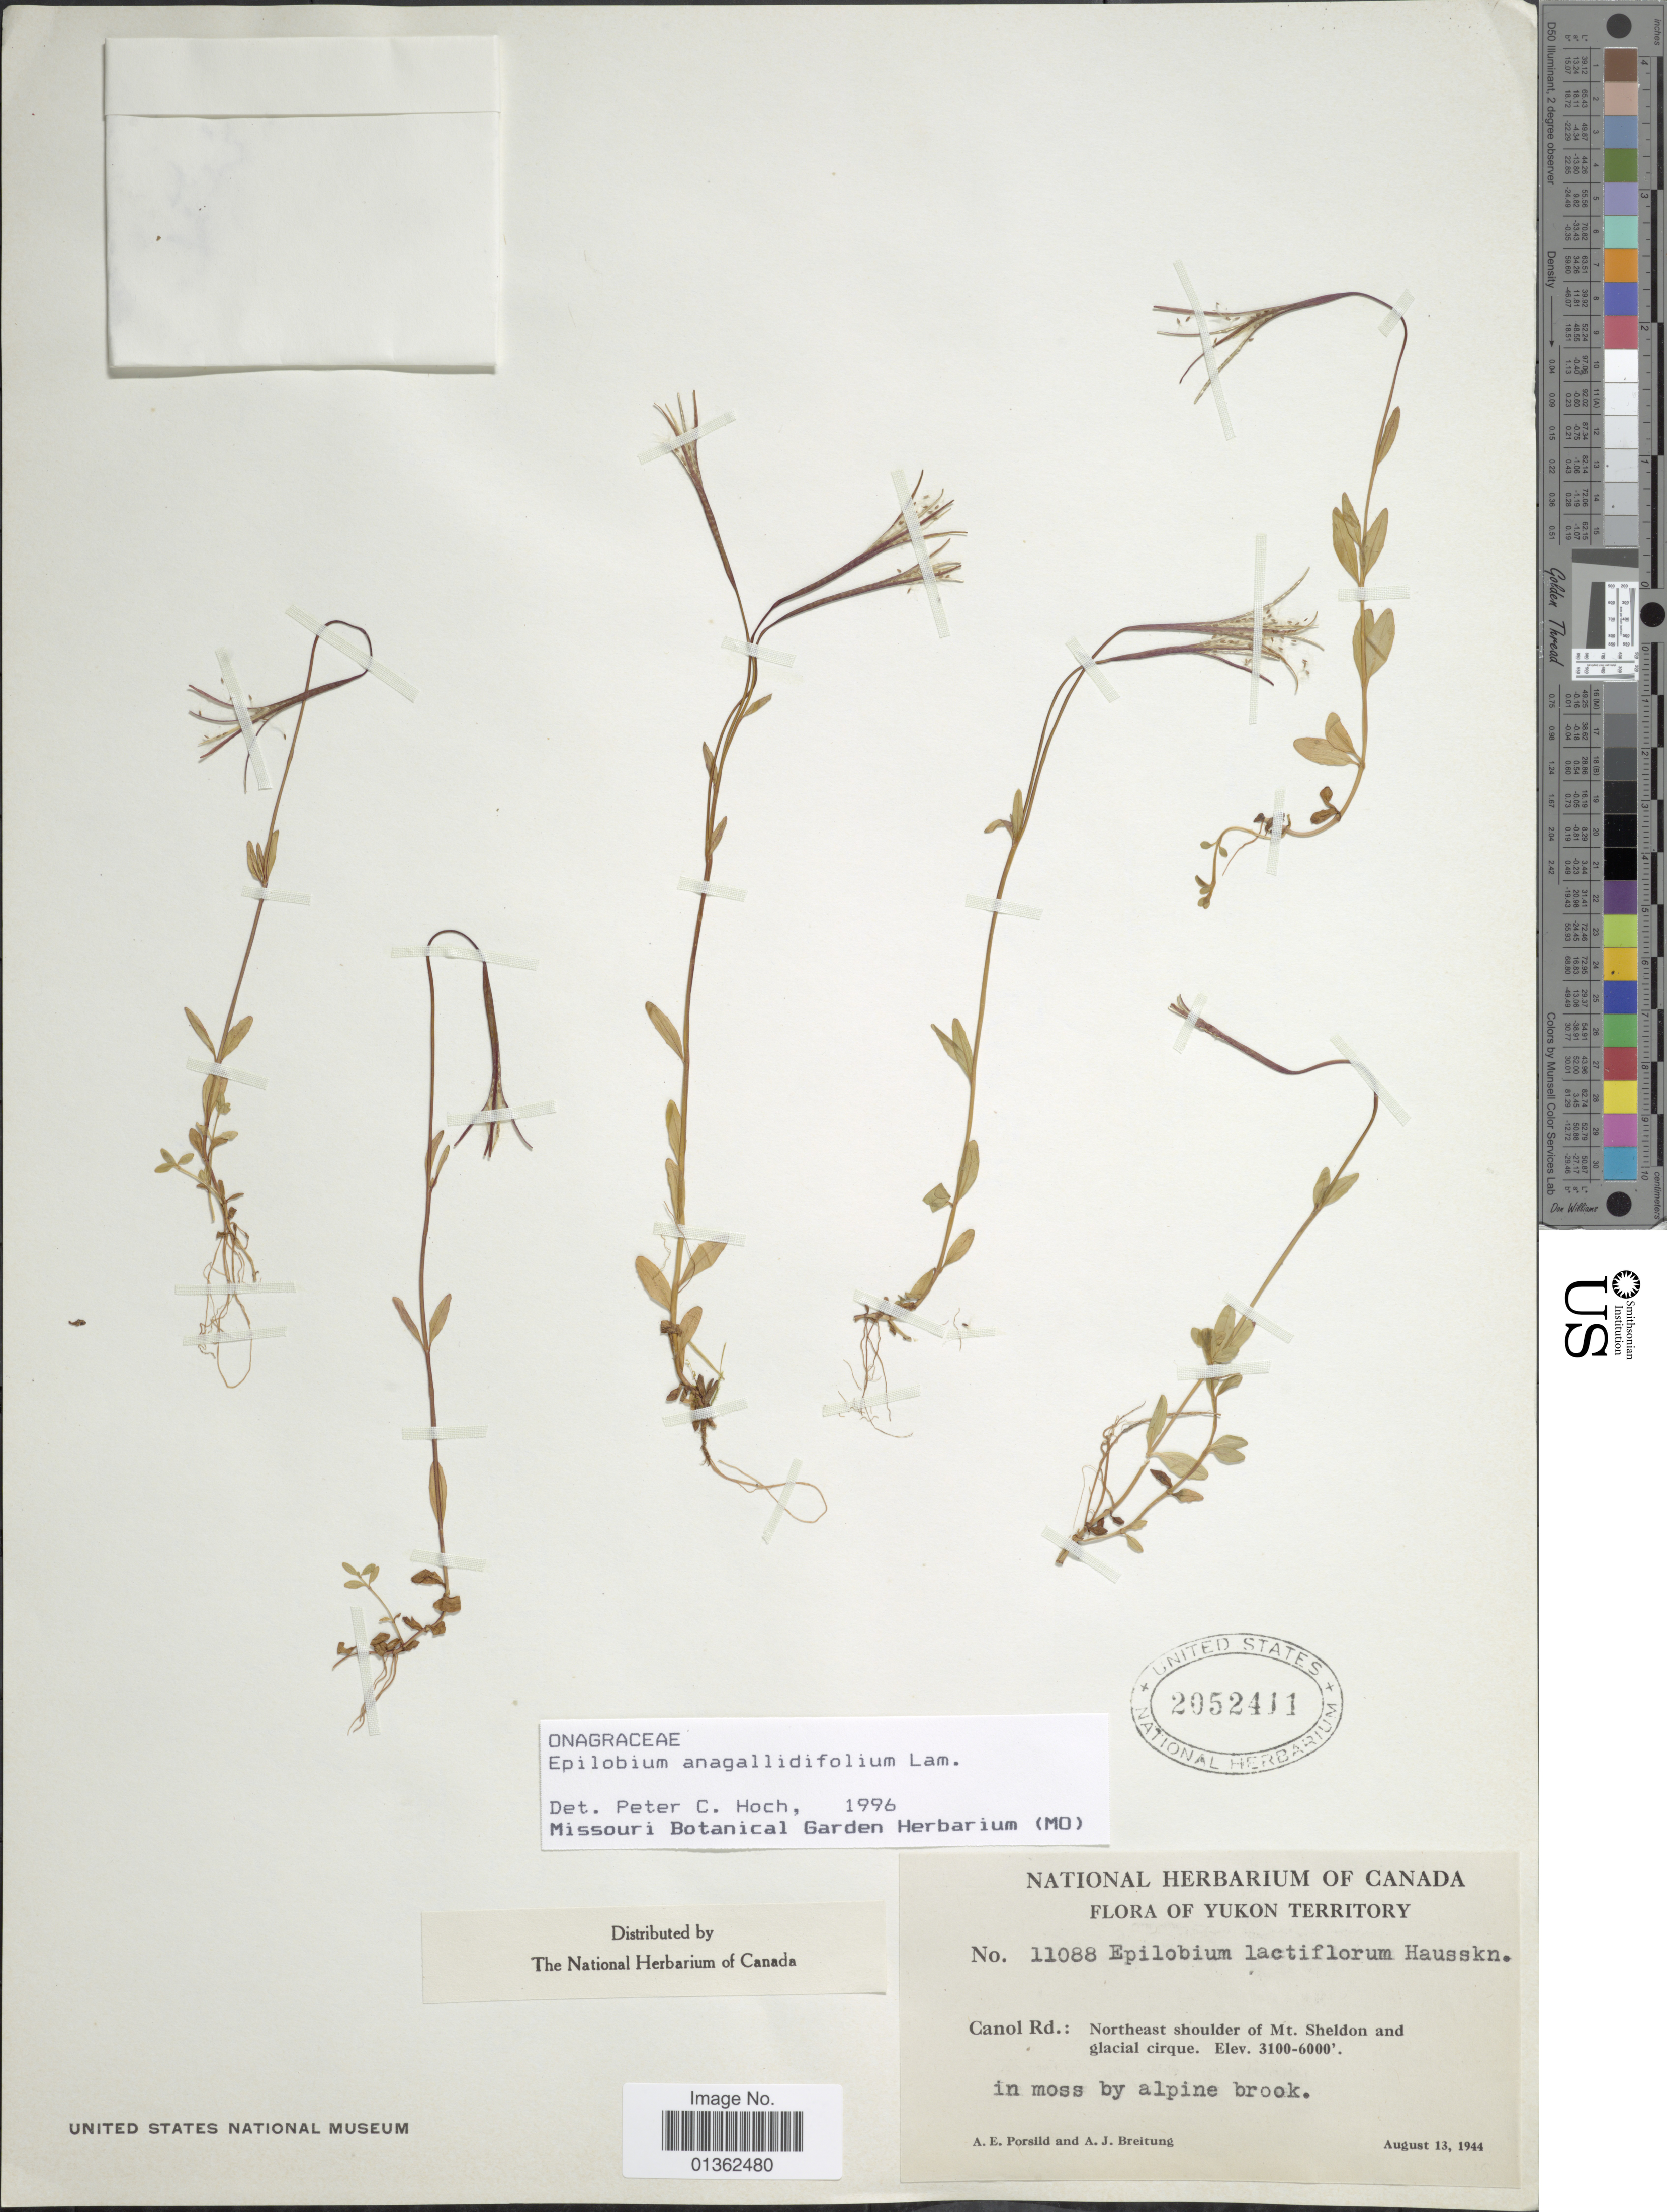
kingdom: Plantae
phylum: Tracheophyta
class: Magnoliopsida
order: Myrtales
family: Onagraceae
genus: Epilobium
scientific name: Epilobium anagallidifolium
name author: Lam.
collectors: A. E. Porsild & A. Breitung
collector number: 11088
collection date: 1944-08-13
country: Canada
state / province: Yukon Territory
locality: Canol Rd.: Northeast shoulder of Mt. Sheldon and glacial cirque.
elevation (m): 945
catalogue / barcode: US 2052411